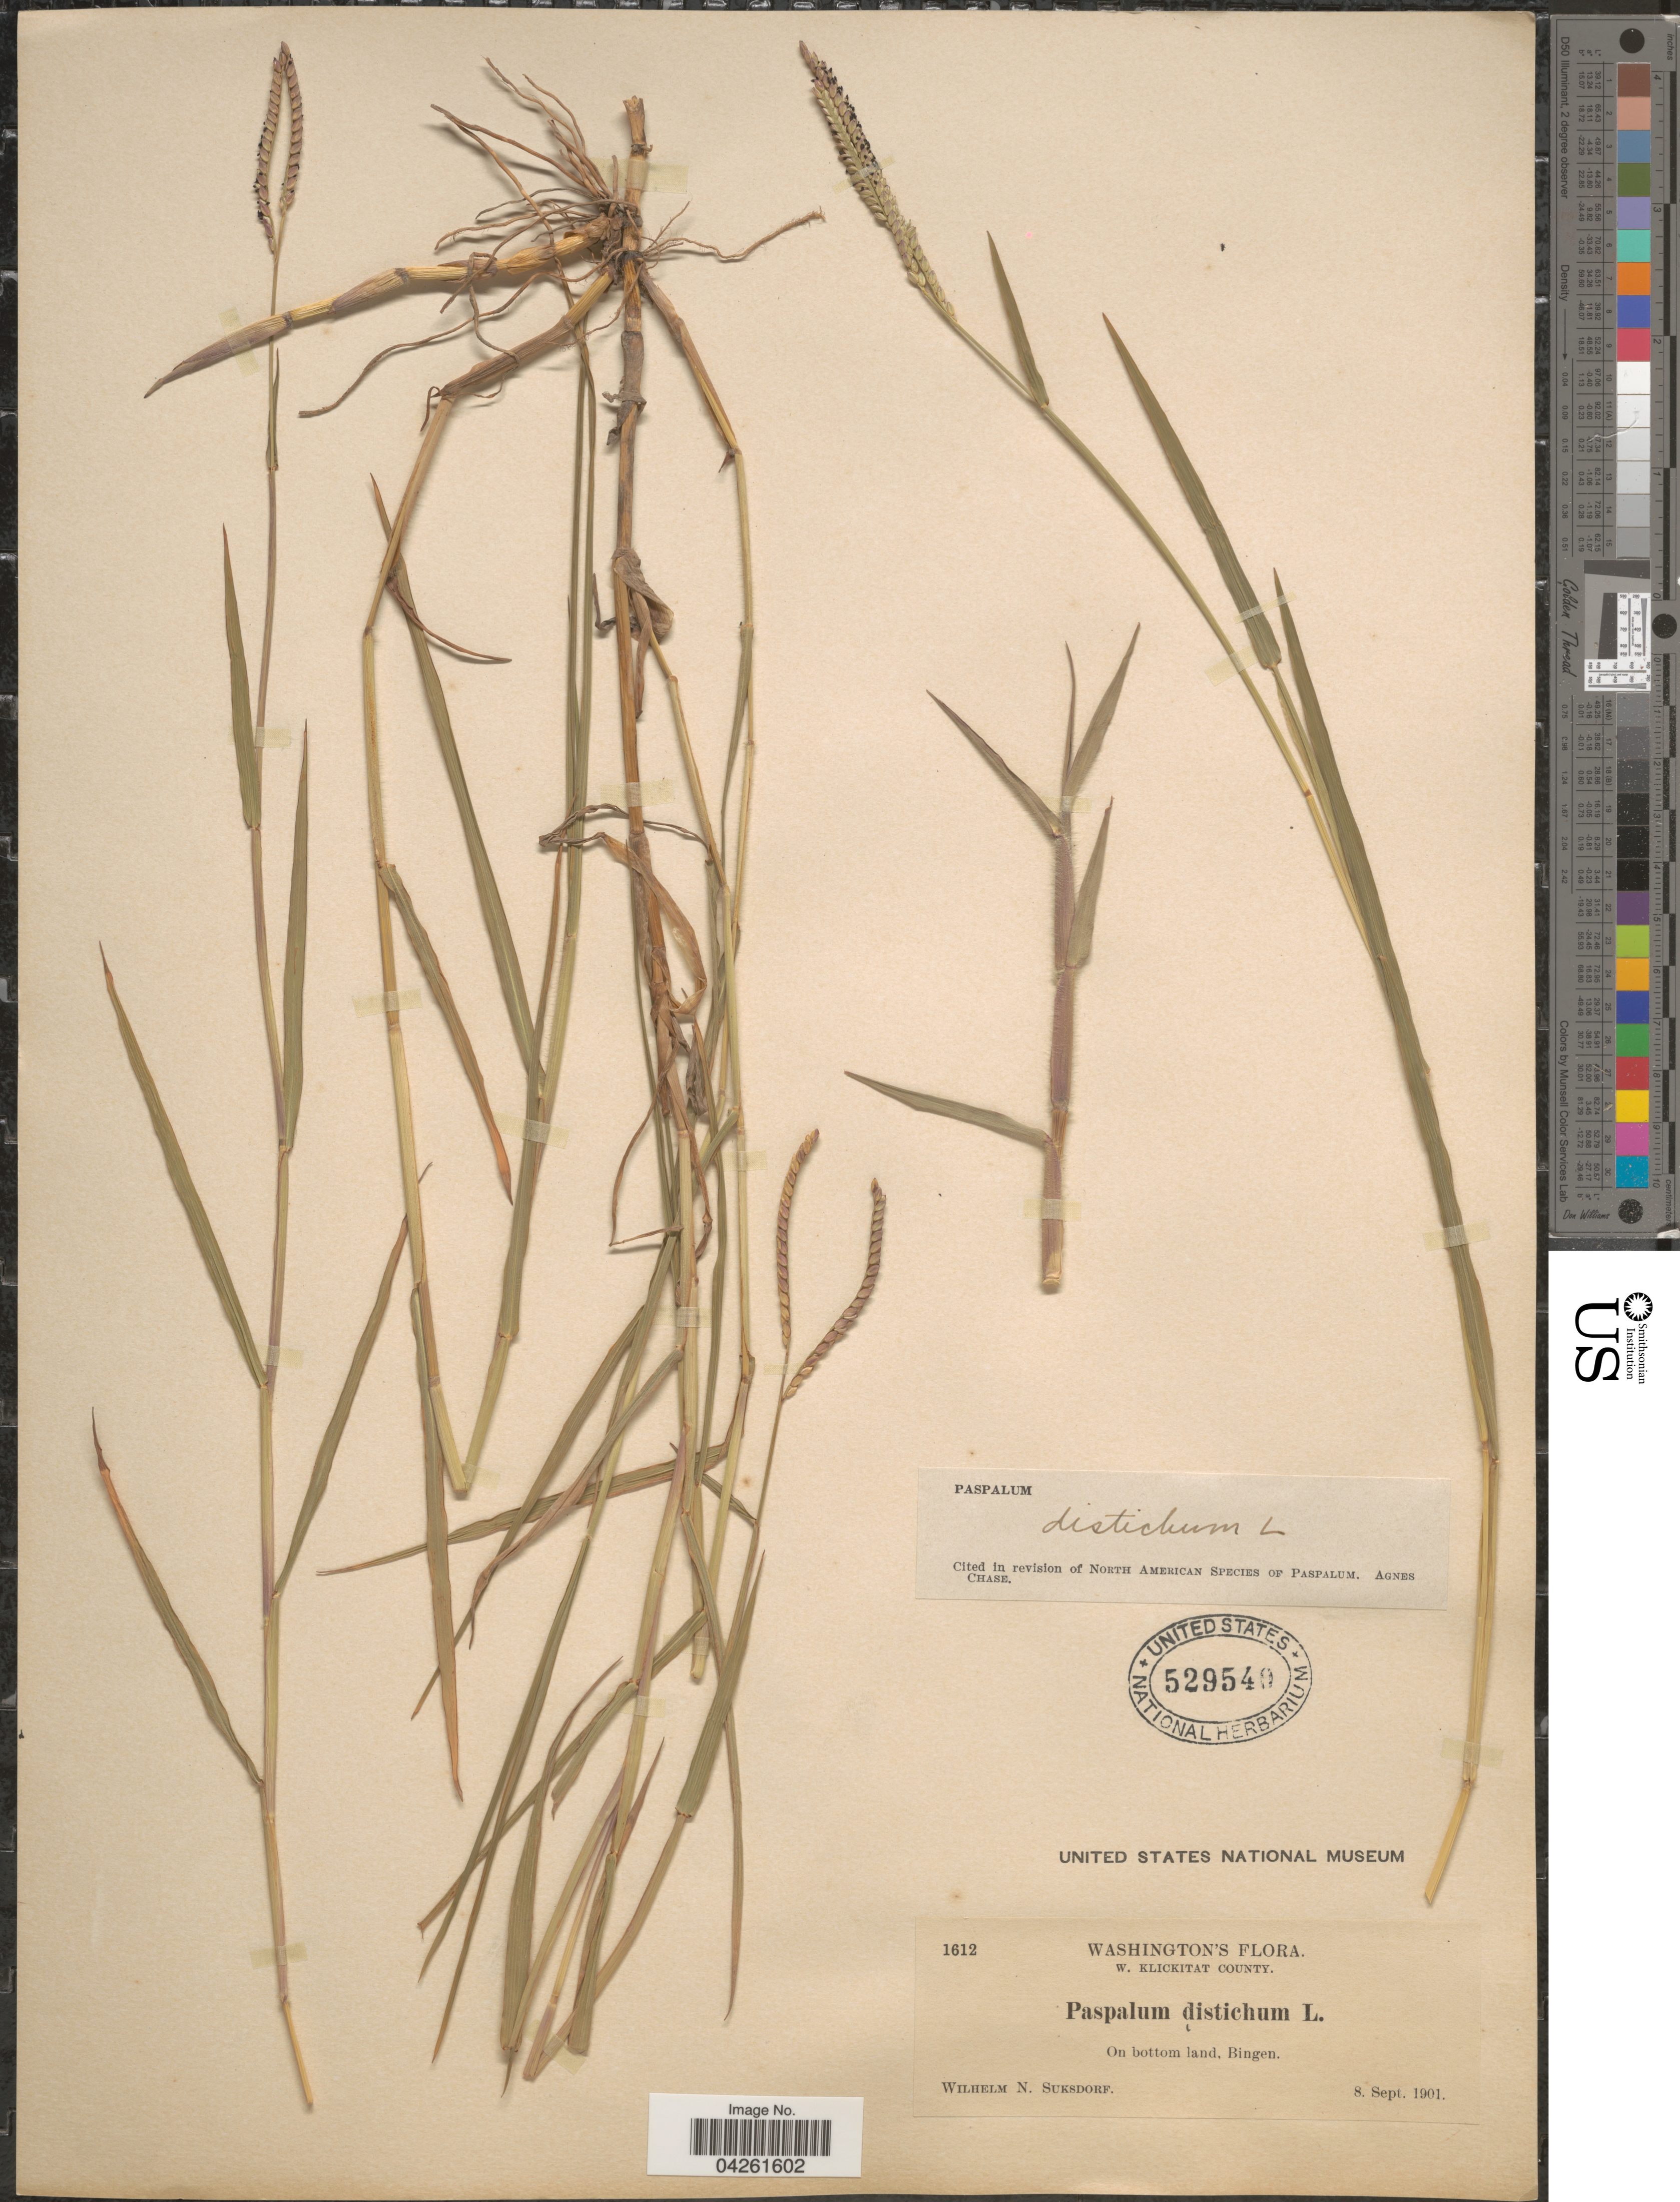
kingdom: Plantae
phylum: Tracheophyta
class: Liliopsida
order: Poales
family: Poaceae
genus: Paspalum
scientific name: Paspalum distichum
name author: L.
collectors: W. N. Suksdorf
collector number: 1612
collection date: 1901-09-08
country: United States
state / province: Washington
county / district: Klickitat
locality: W. Klickitat County. On bottom land. Bingen.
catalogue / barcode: US 529540